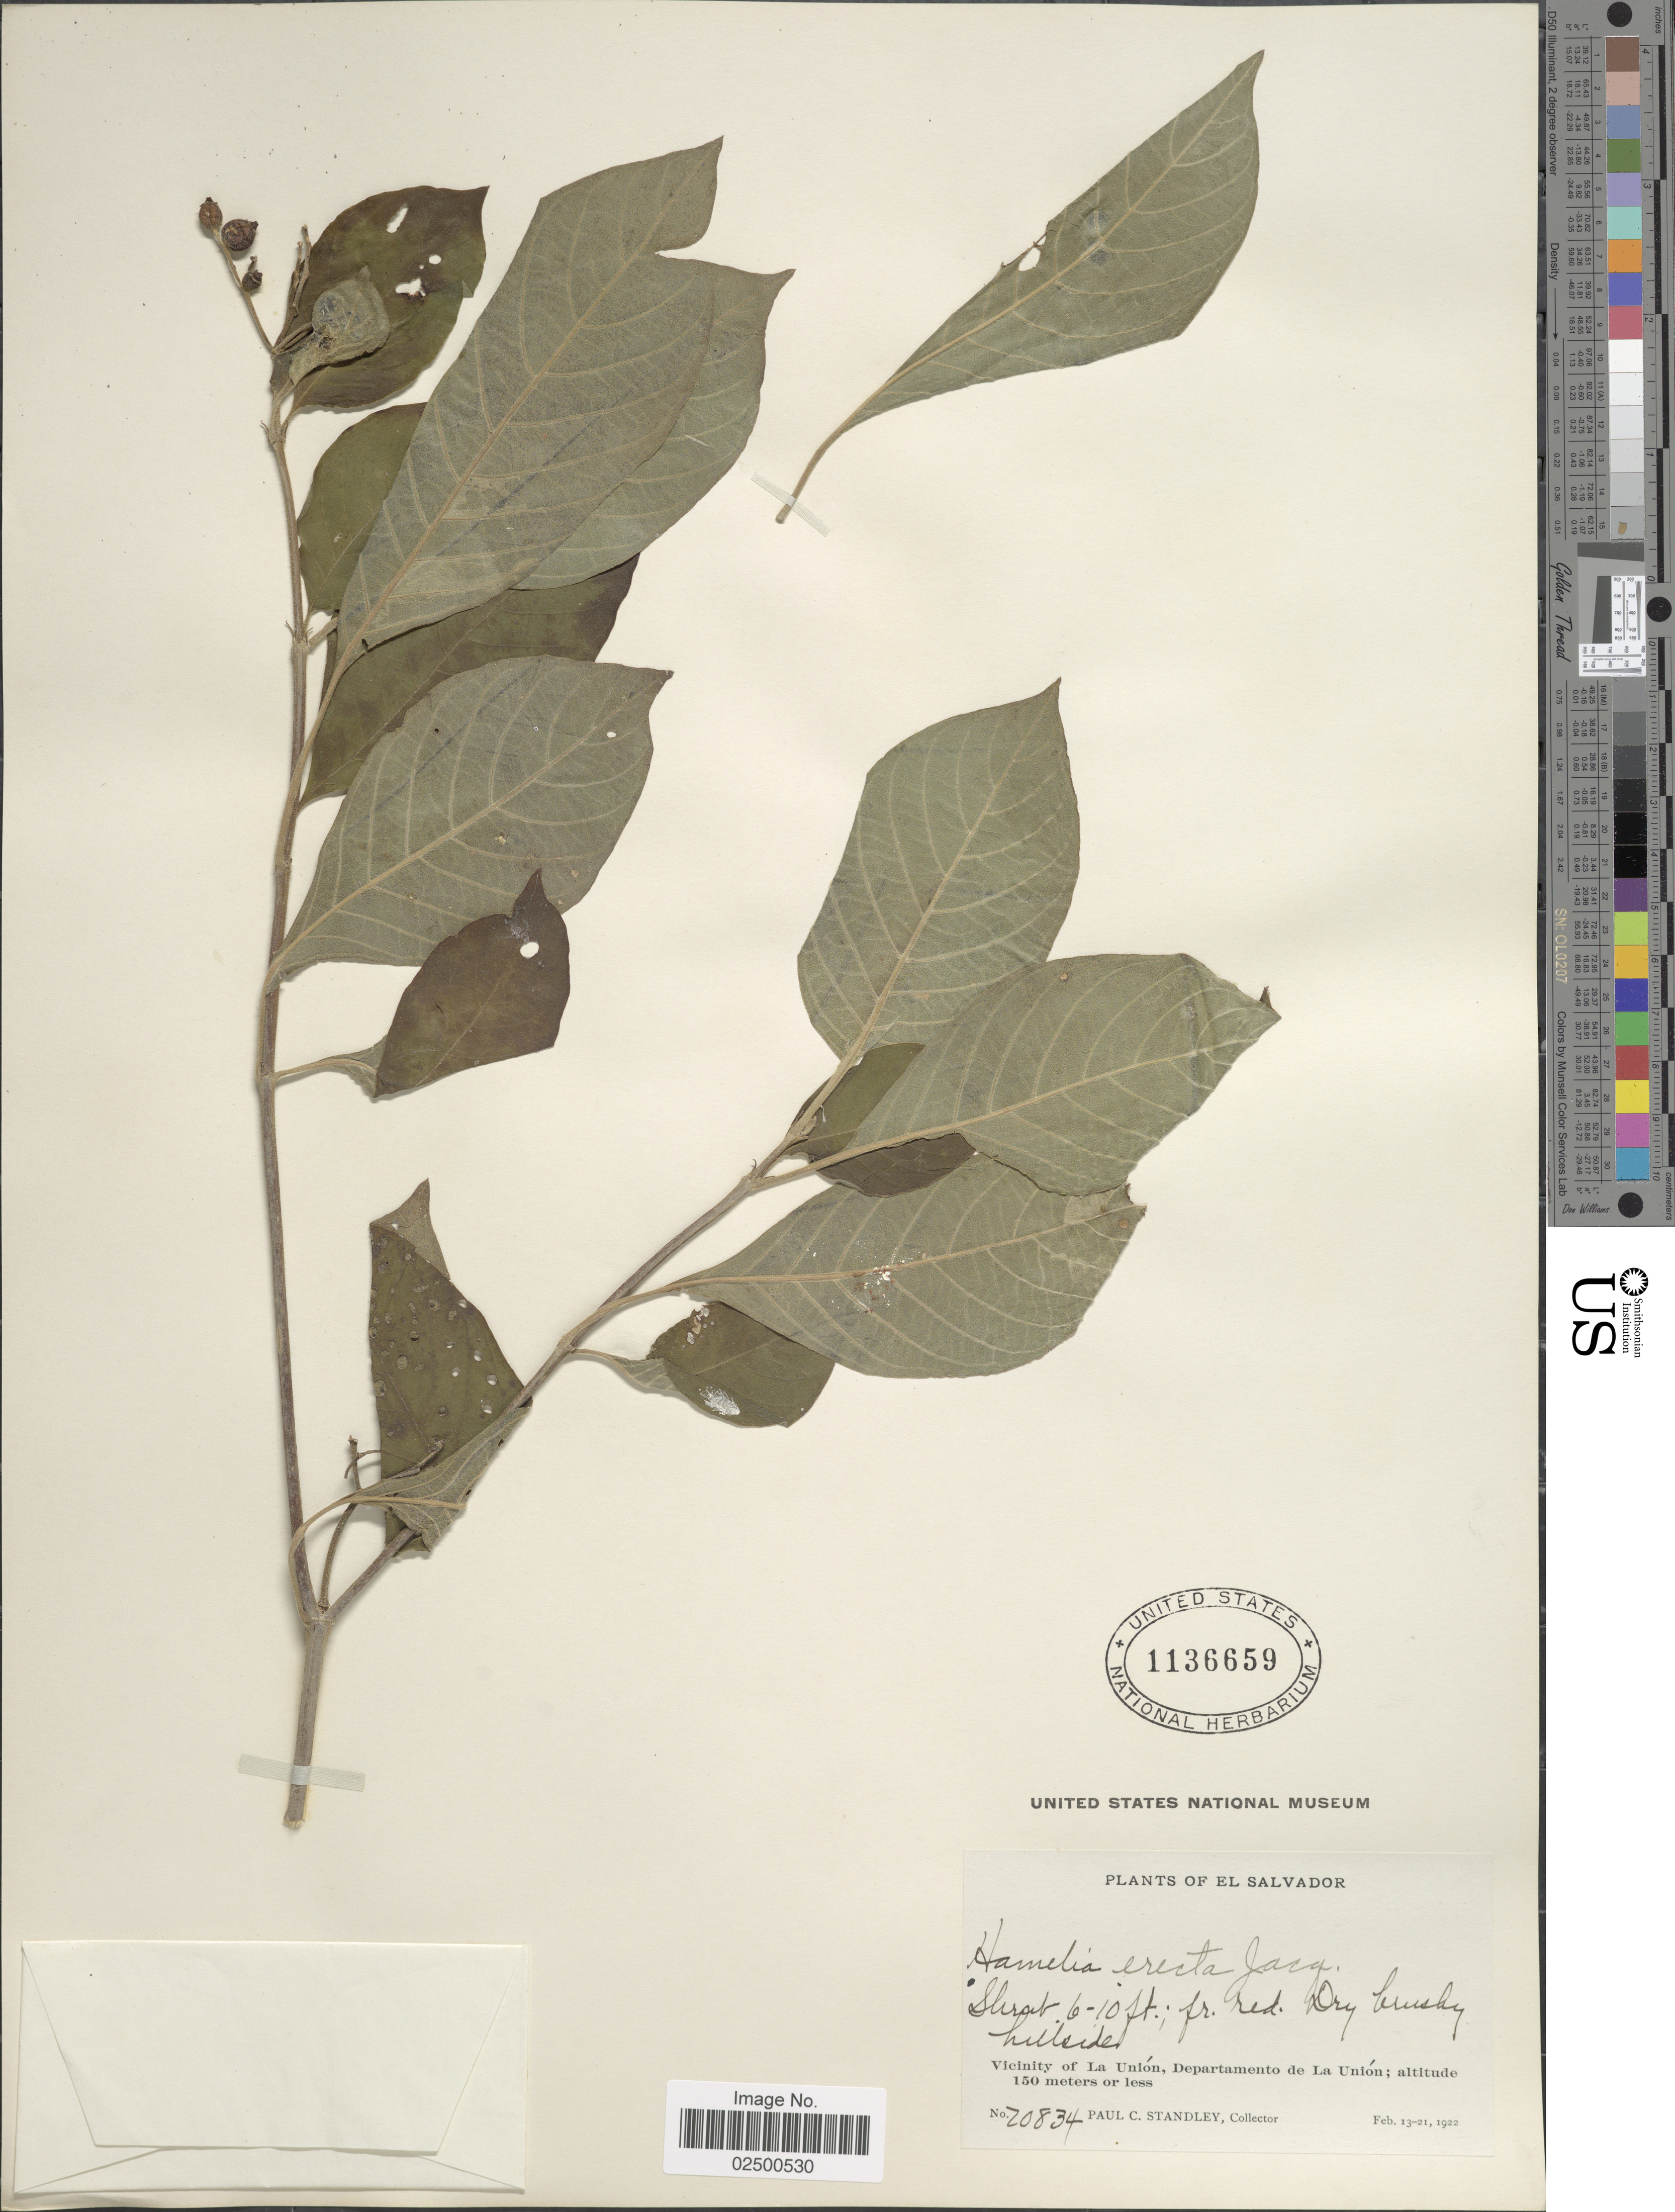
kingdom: Plantae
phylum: Tracheophyta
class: Magnoliopsida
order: Gentianales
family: Rubiaceae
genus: Hamelia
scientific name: Hamelia erecta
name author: Jacq.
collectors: P. C. Standley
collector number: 20834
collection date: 1922-02-13/1922-02-21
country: El Salvador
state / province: La Union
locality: Vicinity of La Union, Departamento de La Union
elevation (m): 150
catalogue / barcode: US 1136659